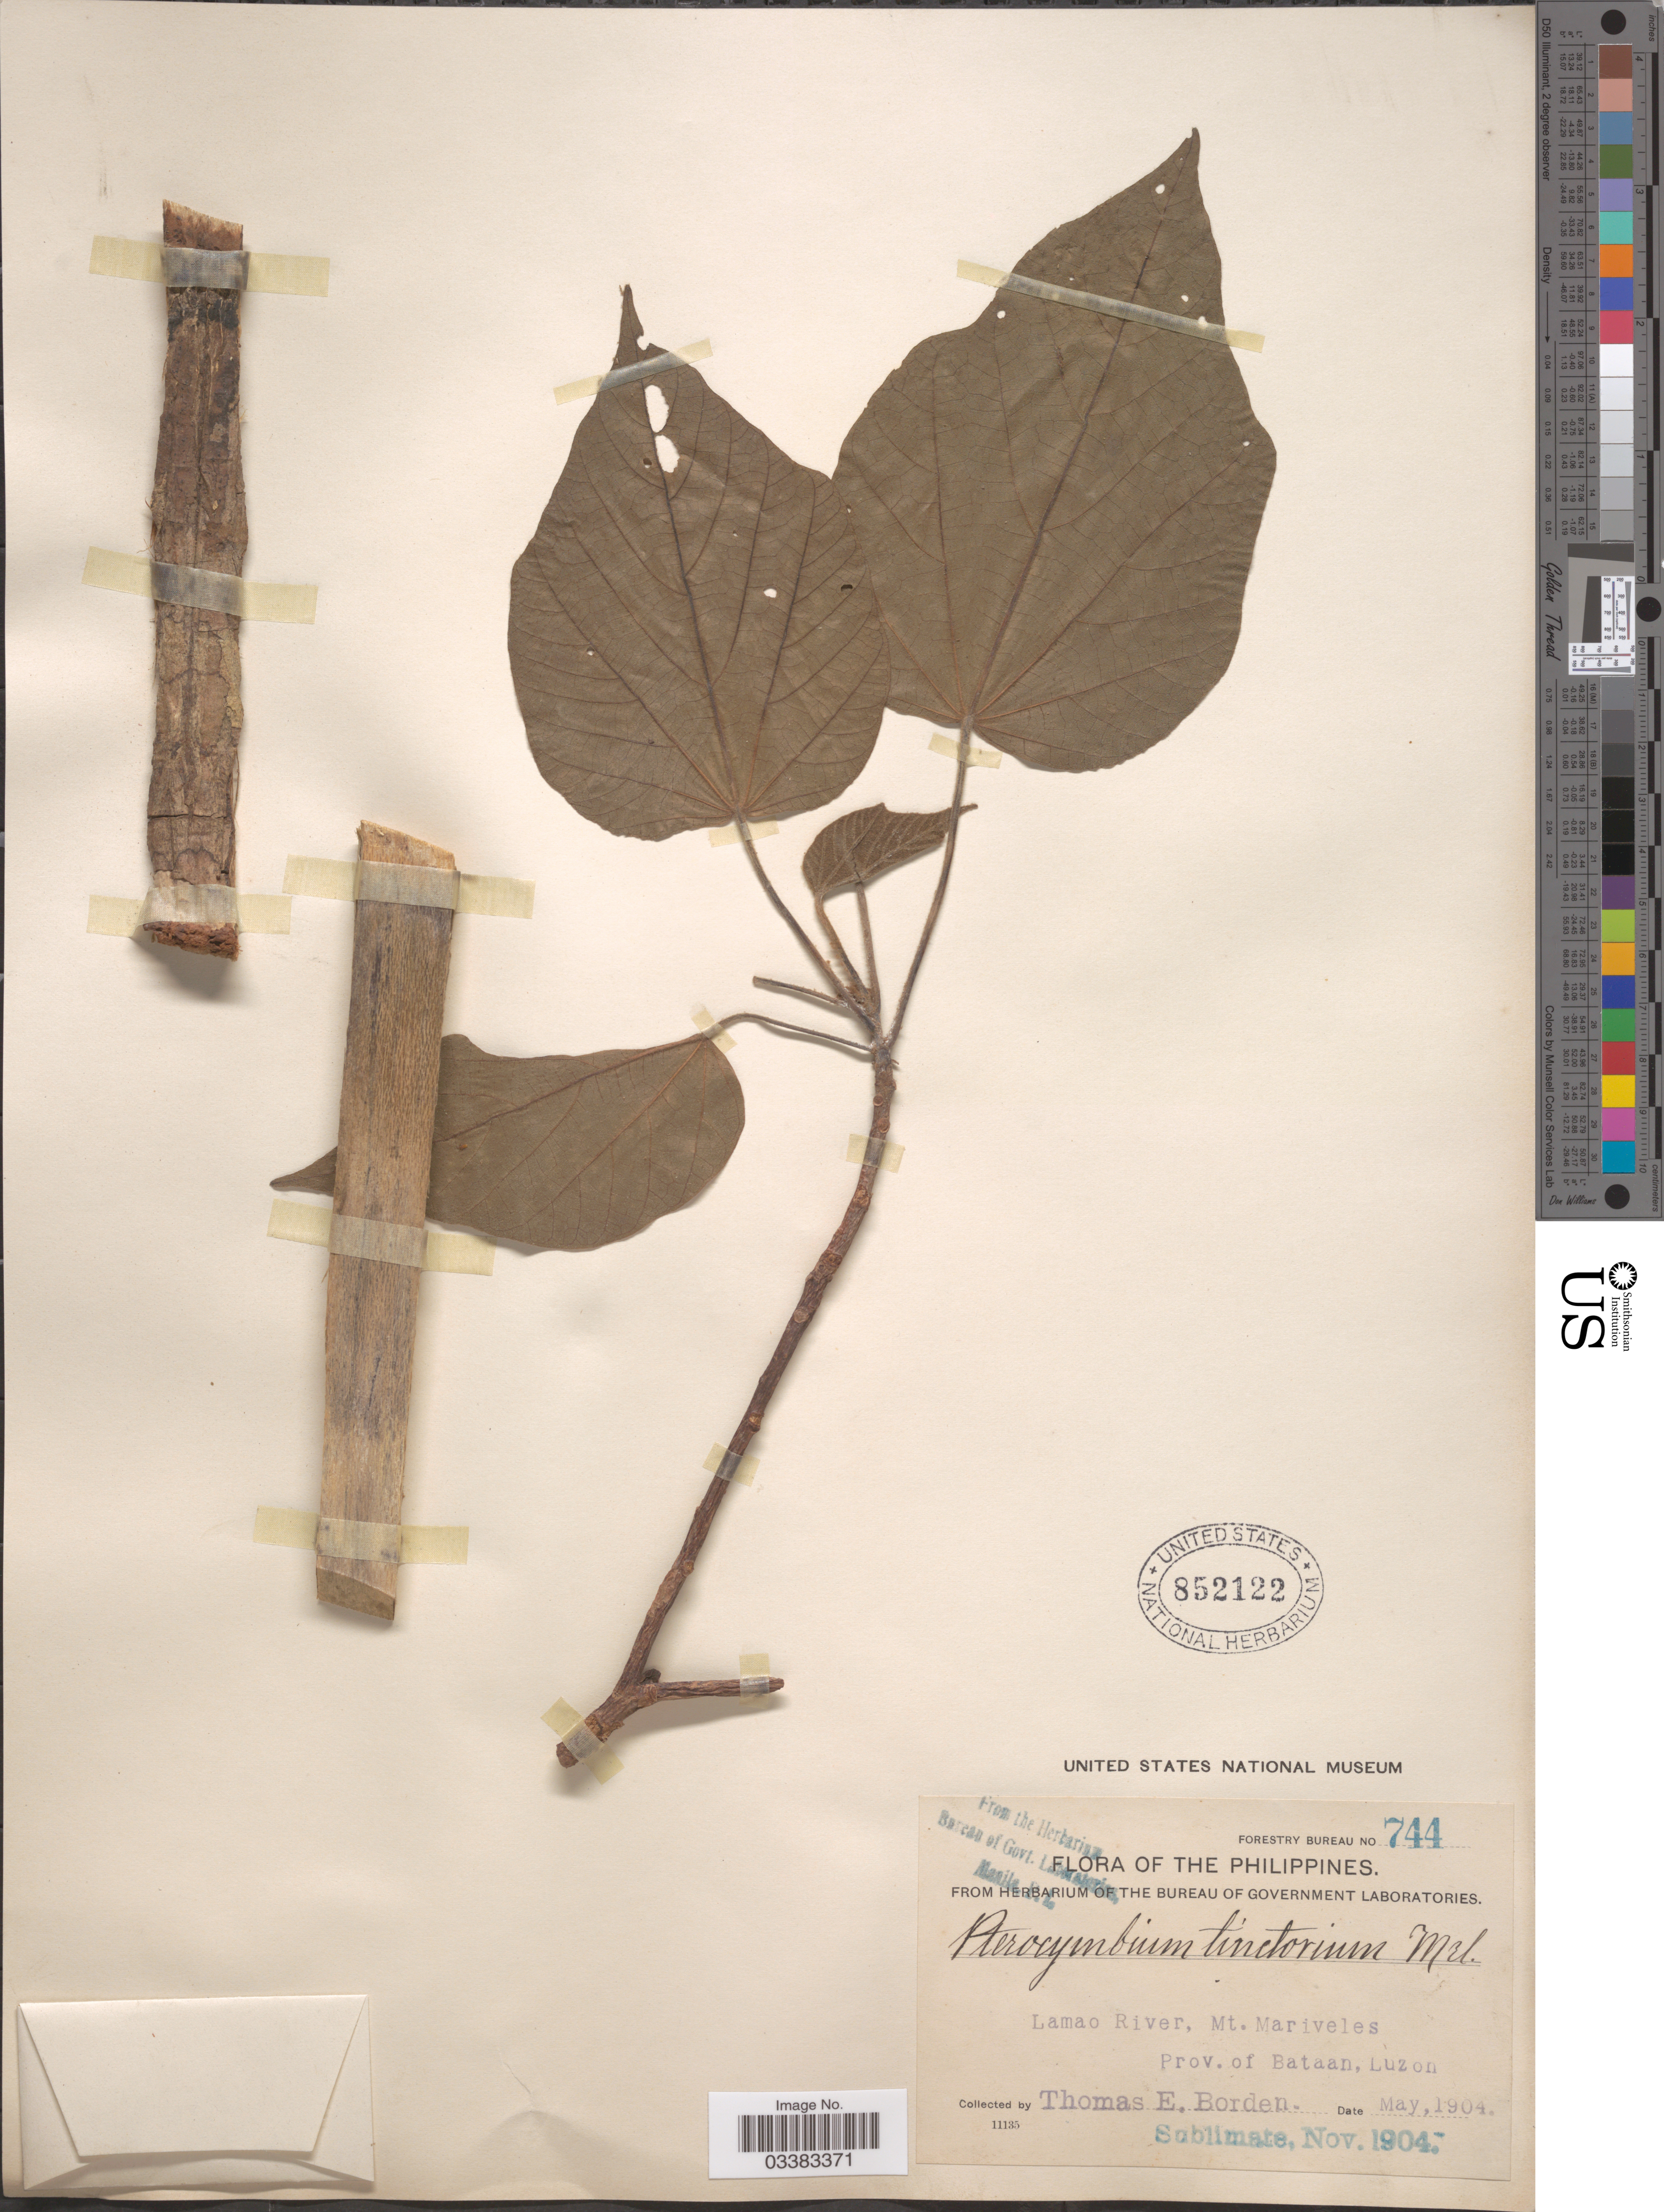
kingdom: Plantae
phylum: Tracheophyta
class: Magnoliopsida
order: Malvales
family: Malvaceae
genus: Pterocymbium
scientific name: Pterocymbium tinctorium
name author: Merr.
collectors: T. E. Borden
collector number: Forestry Bureau 744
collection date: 1904-05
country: Philippines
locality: Lamao River, Mt Mariveles. Prov. of Bataan, Luzon.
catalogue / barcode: US 852122